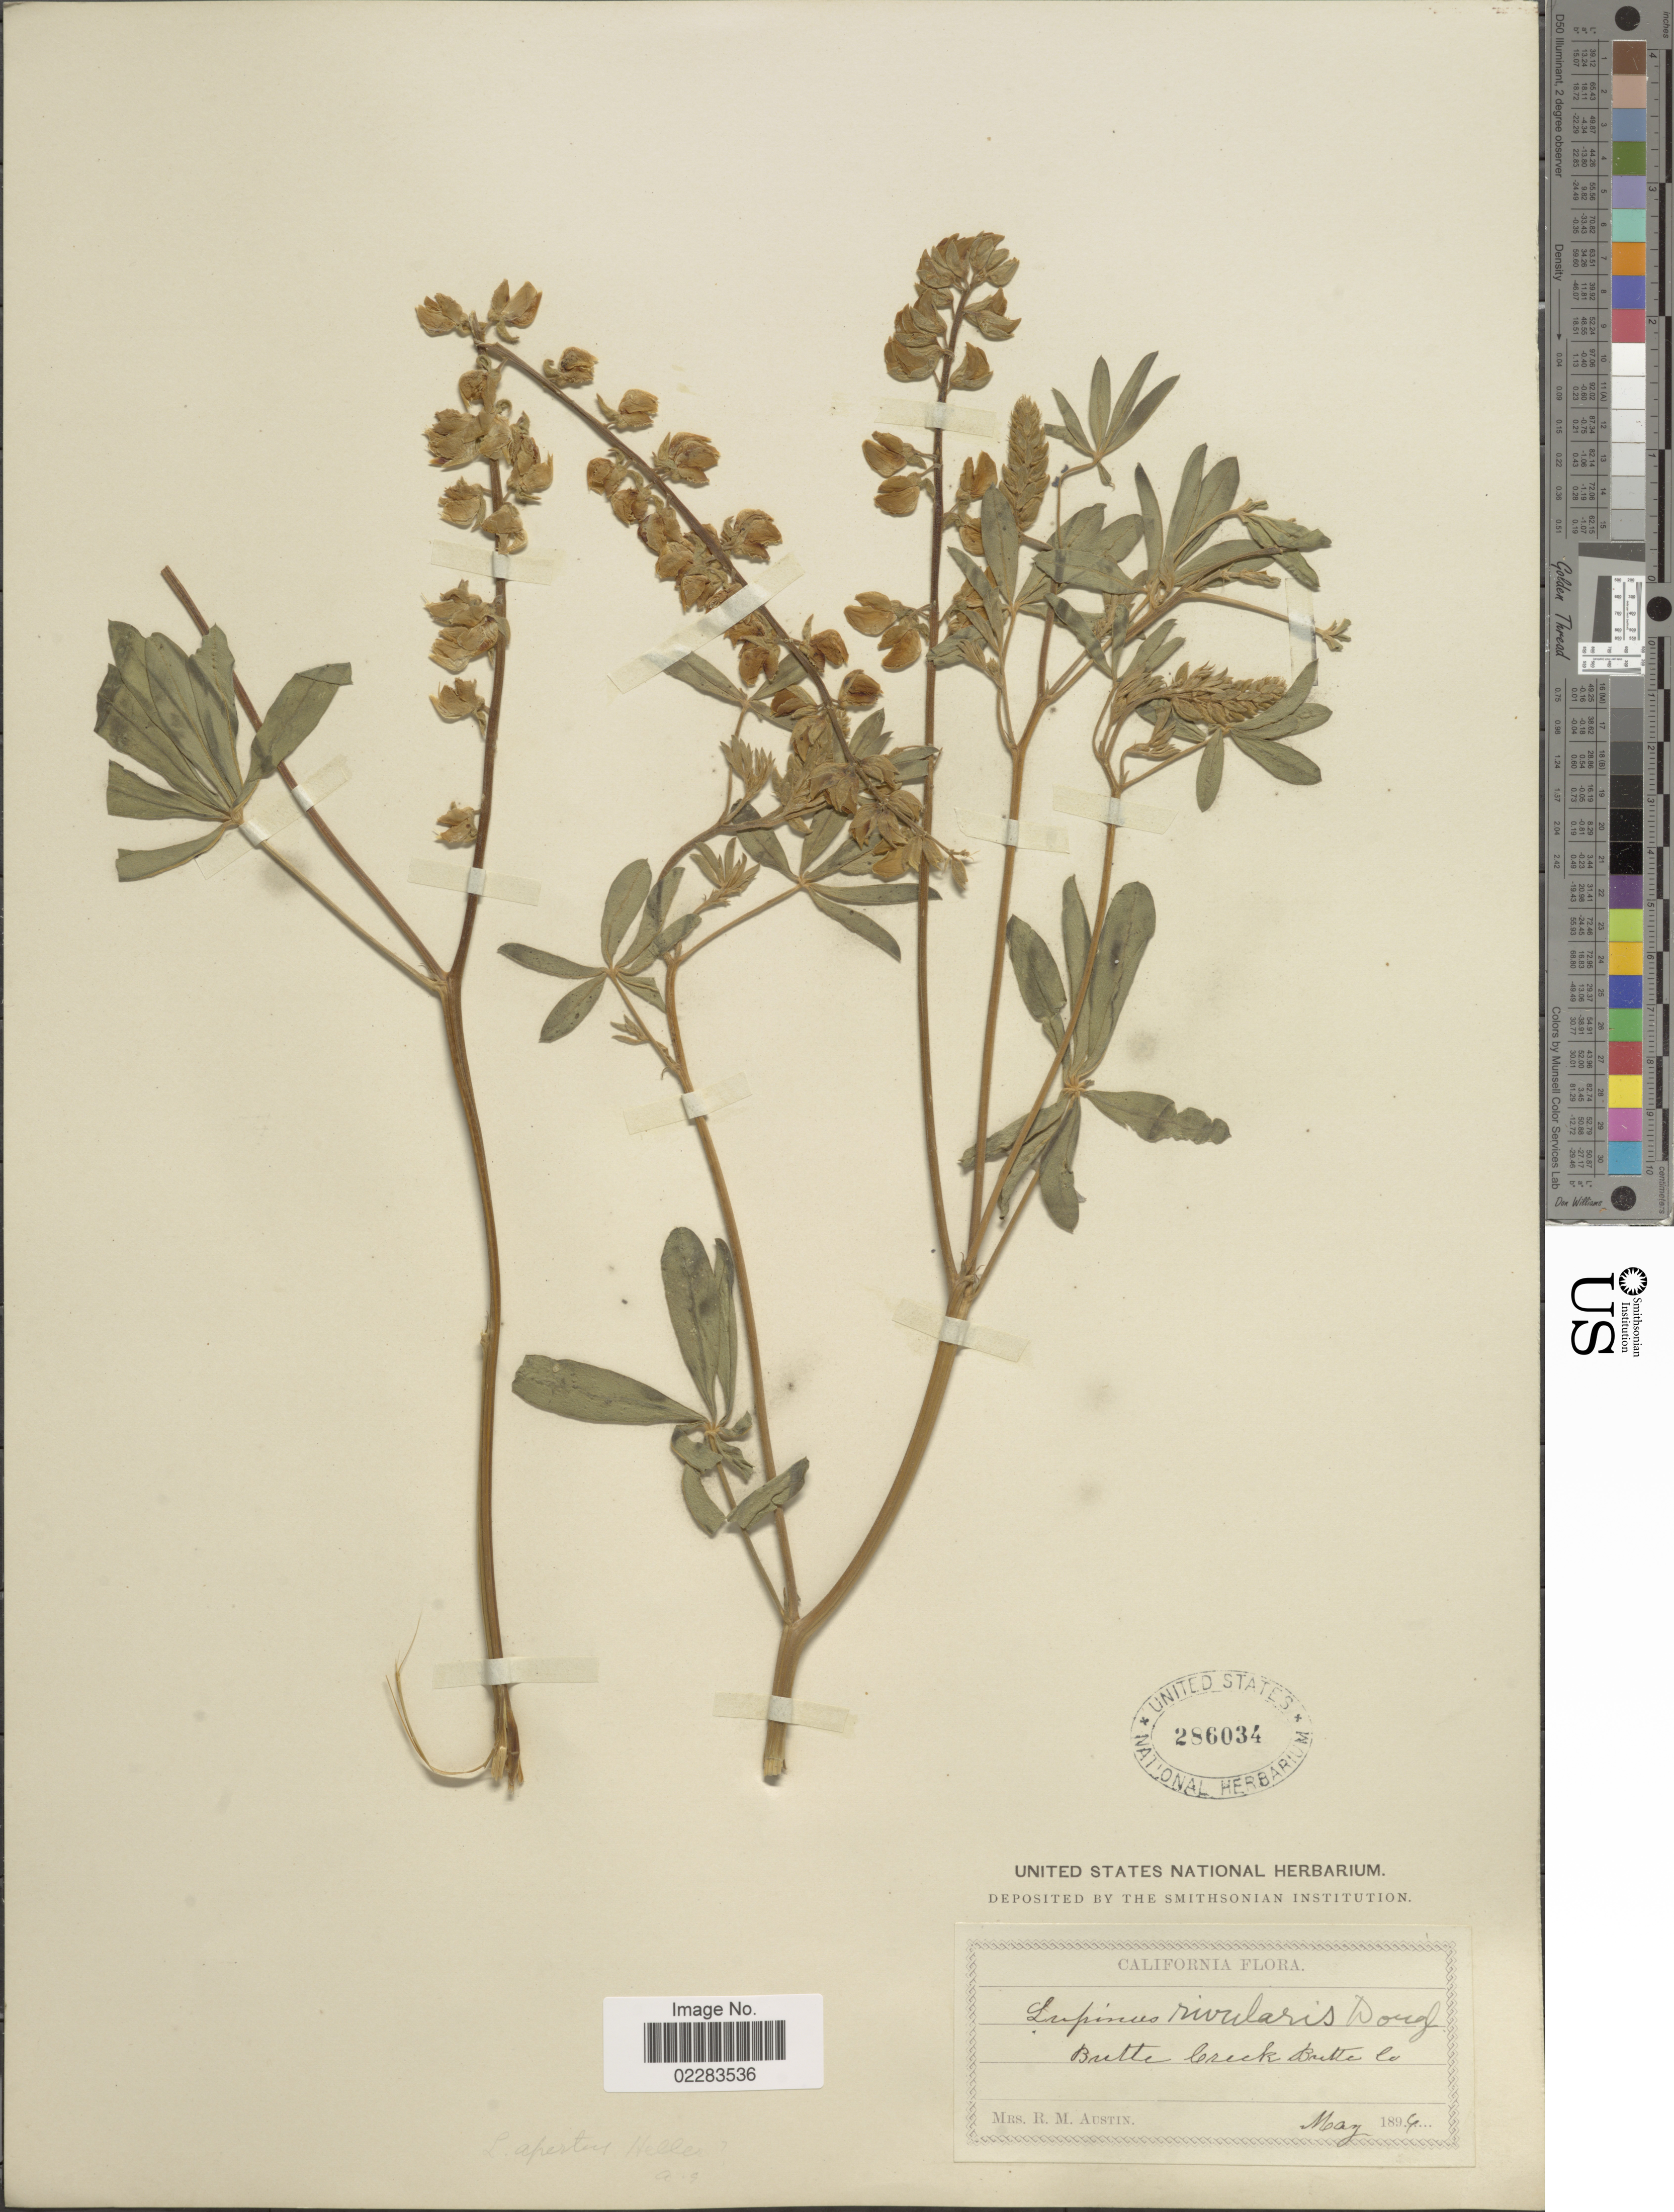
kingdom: Plantae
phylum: Tracheophyta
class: Magnoliopsida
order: Fabales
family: Fabaceae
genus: Lupinus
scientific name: Lupinus albicaulis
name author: Douglas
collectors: R. Austin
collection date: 1894-05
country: United States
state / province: California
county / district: Butte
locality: Butte Creek Butte Co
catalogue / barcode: US 286034